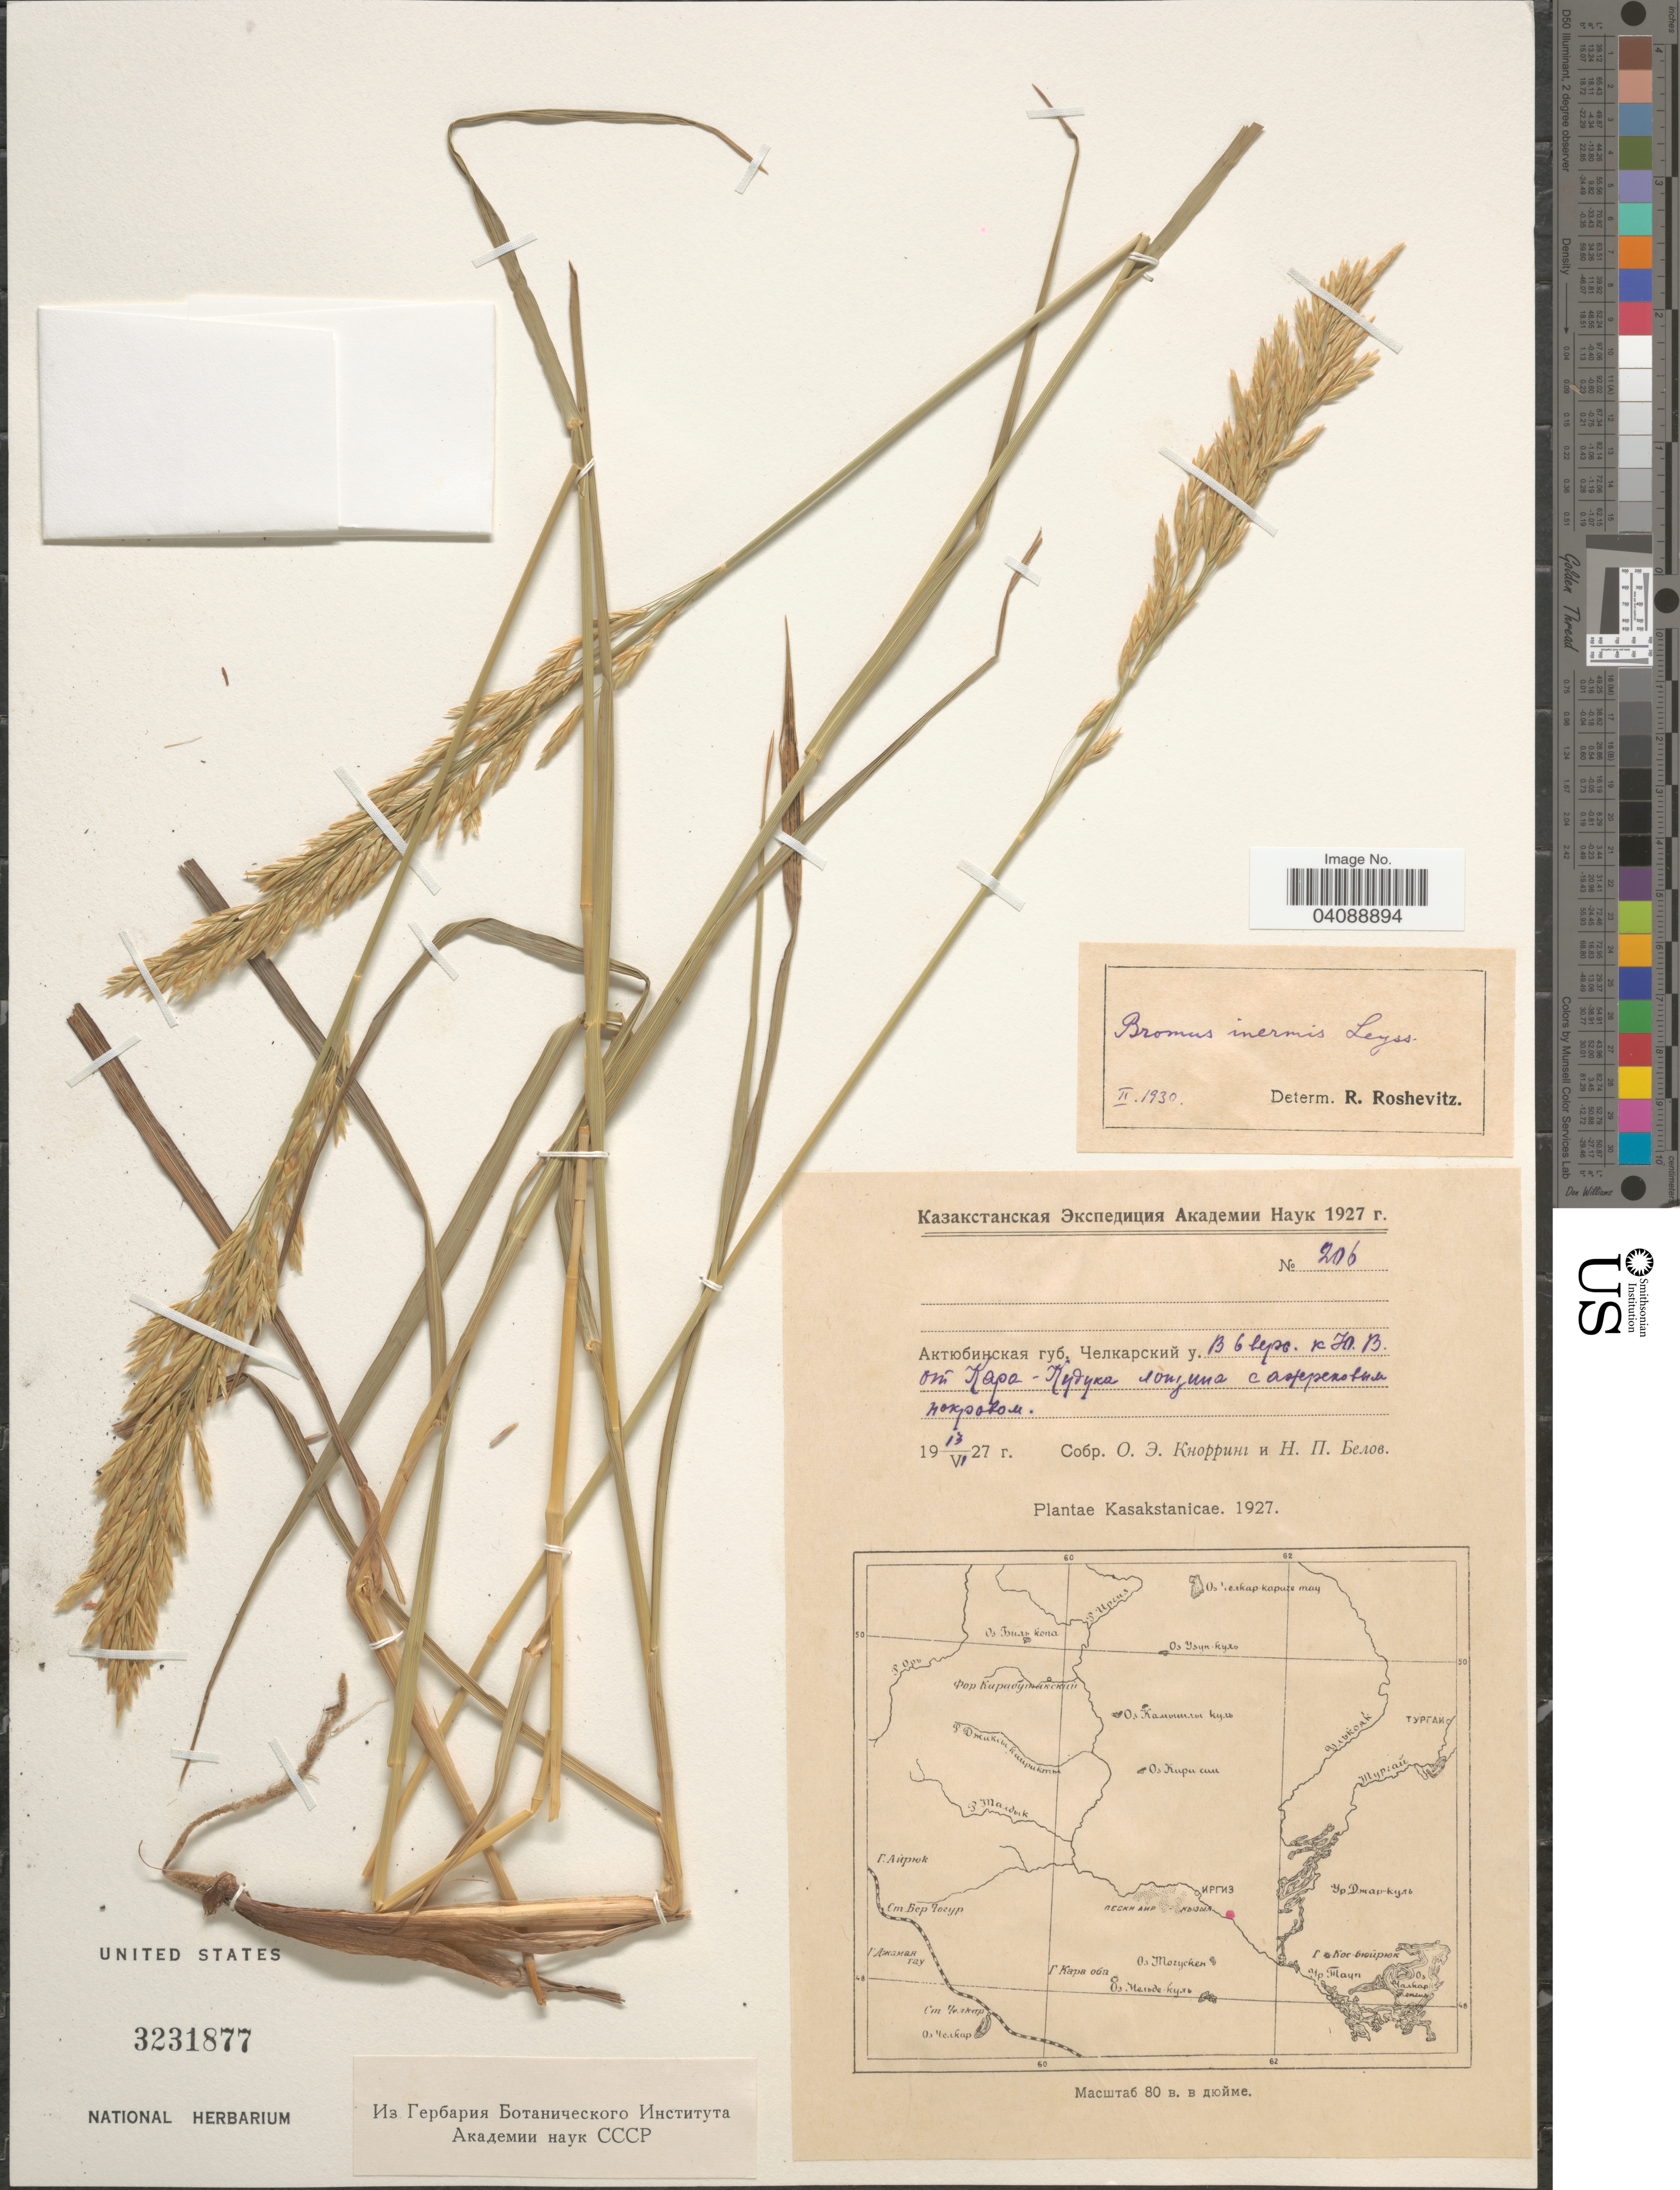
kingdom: Plantae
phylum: Tracheophyta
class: Liliopsida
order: Poales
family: Poaceae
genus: Bromus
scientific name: Bromus inermis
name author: Leyss.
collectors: O. Knorring & N. Belov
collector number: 206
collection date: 1927-06-13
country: Kazakhstan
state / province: Aqtobe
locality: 6.4 km SE of Kara-Kuduk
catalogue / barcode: US 3231877